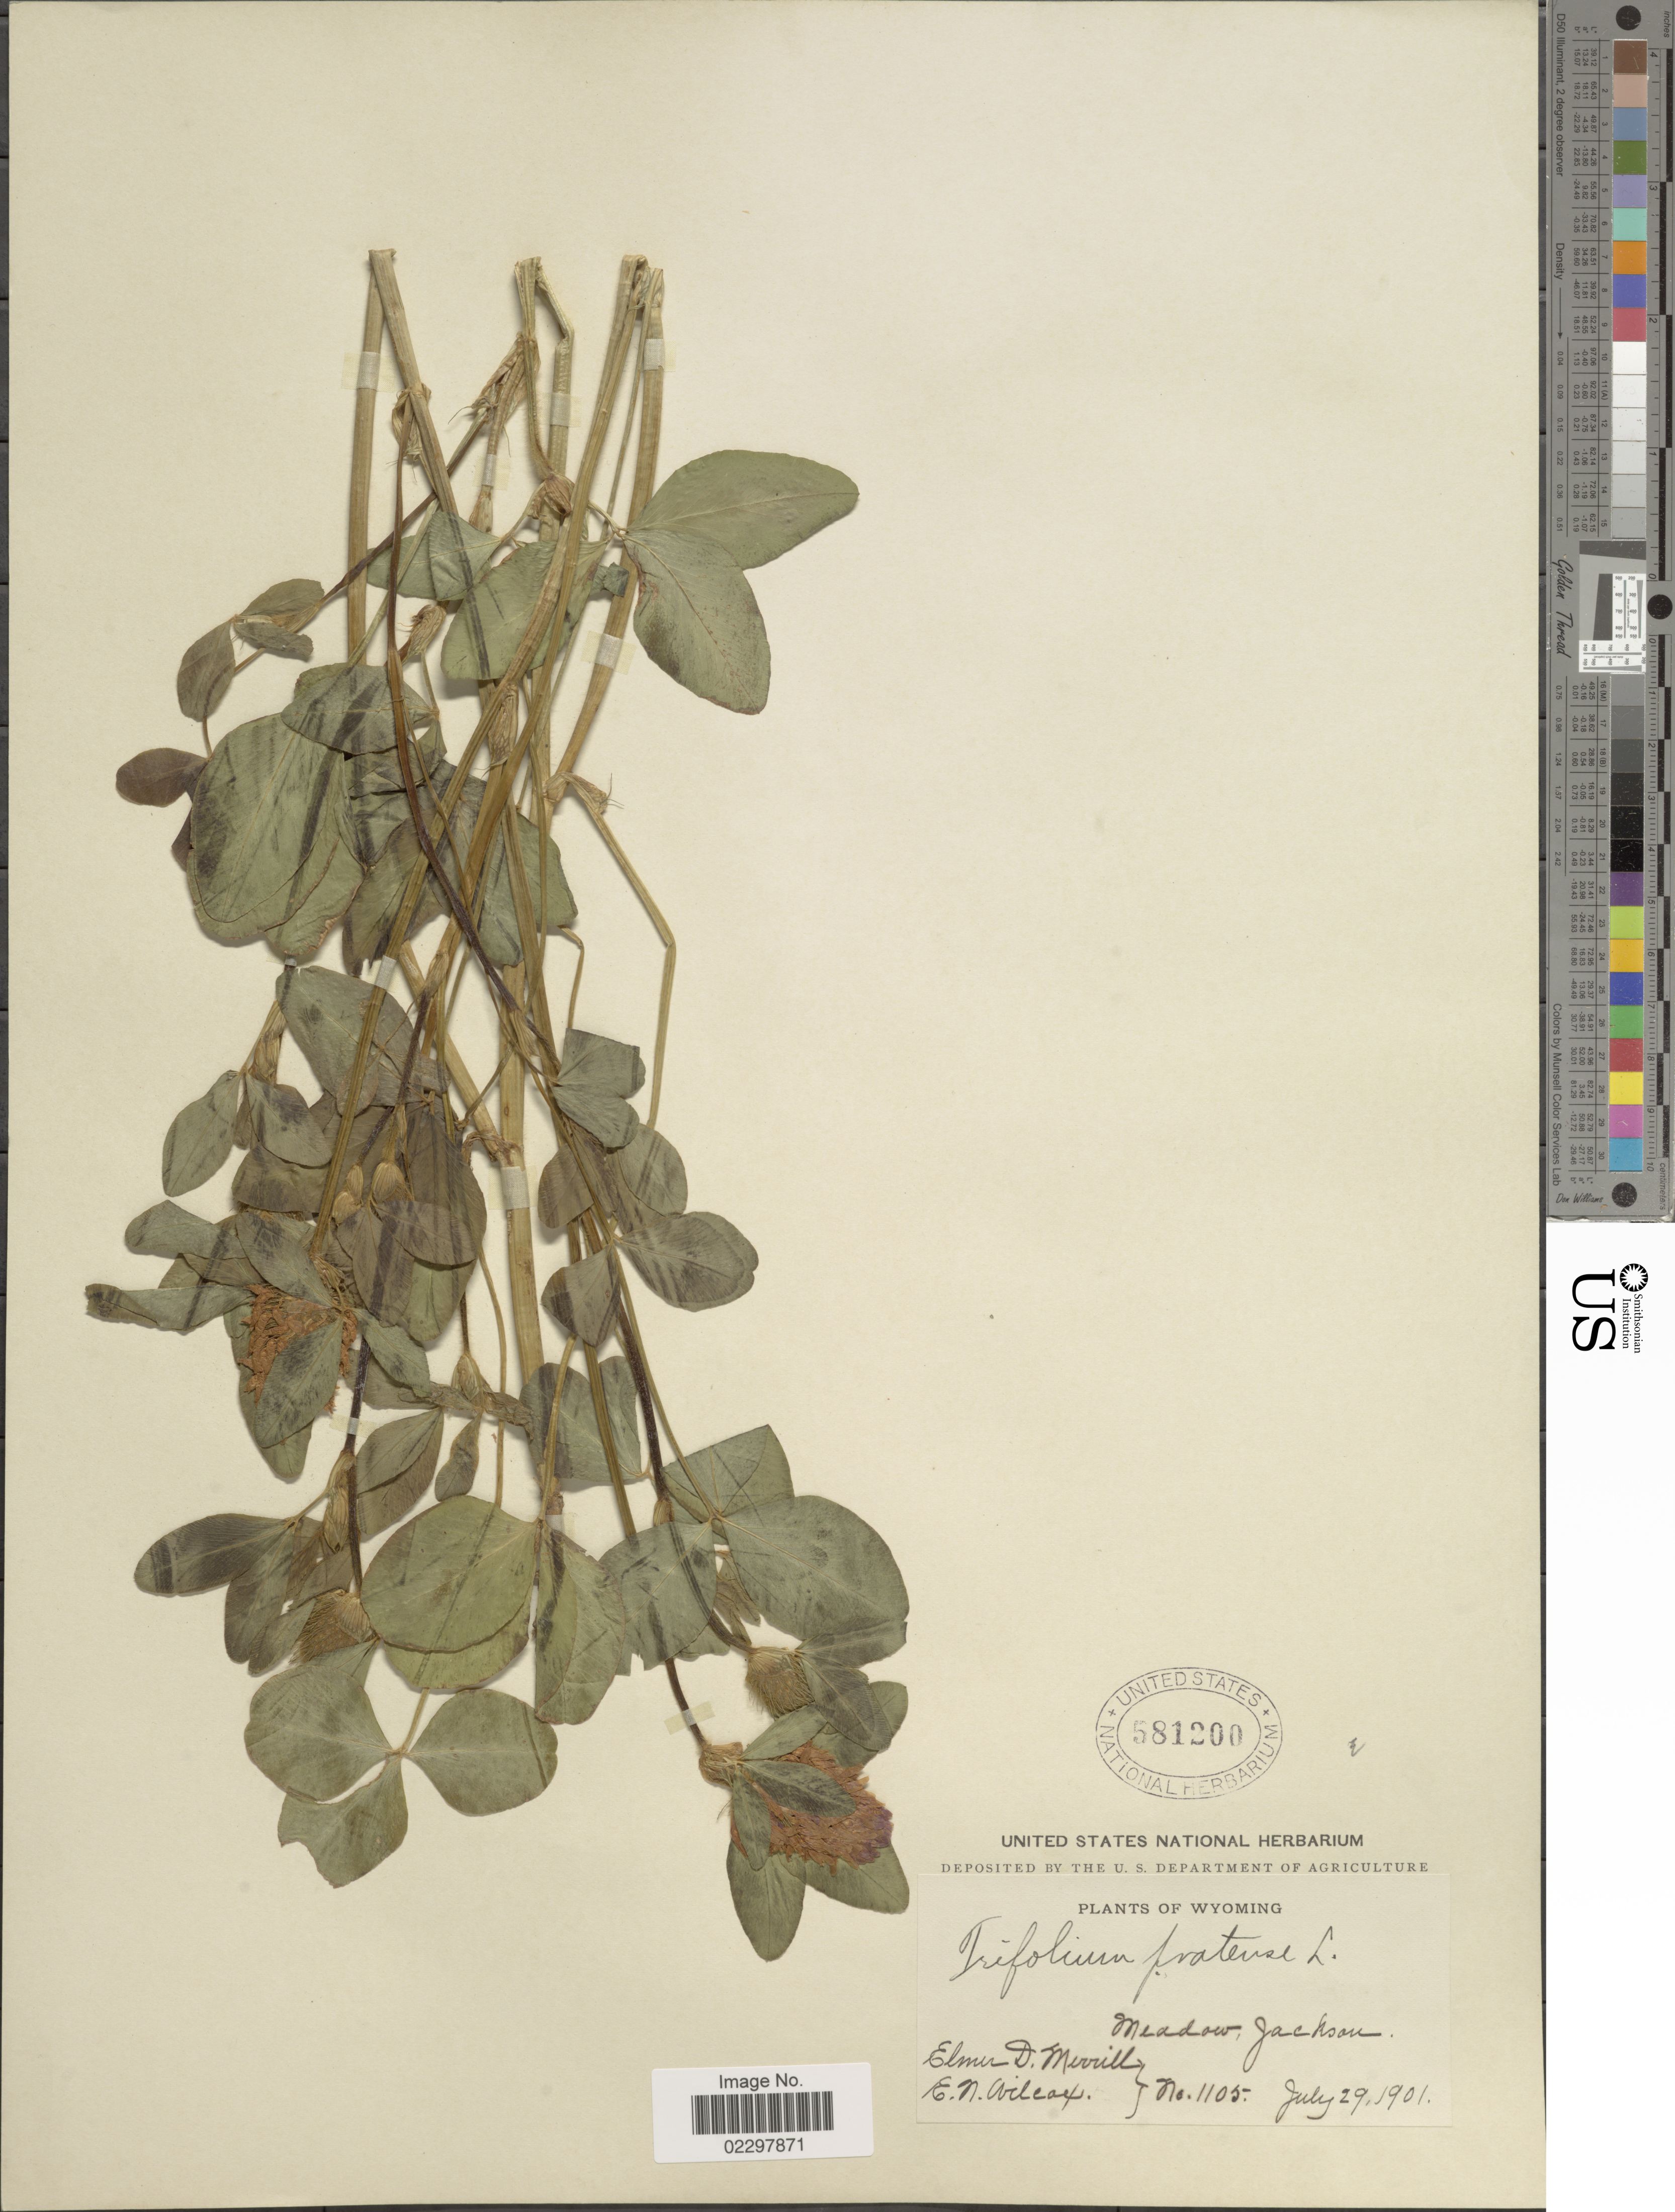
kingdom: Plantae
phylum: Tracheophyta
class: Magnoliopsida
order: Fabales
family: Fabaceae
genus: Trifolium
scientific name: Trifolium pratense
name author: L.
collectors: E. D. Merrill & E. Wilcox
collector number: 1105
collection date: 1901-07-29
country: United States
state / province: Wyoming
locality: Meadow Jackson.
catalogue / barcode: US 581200